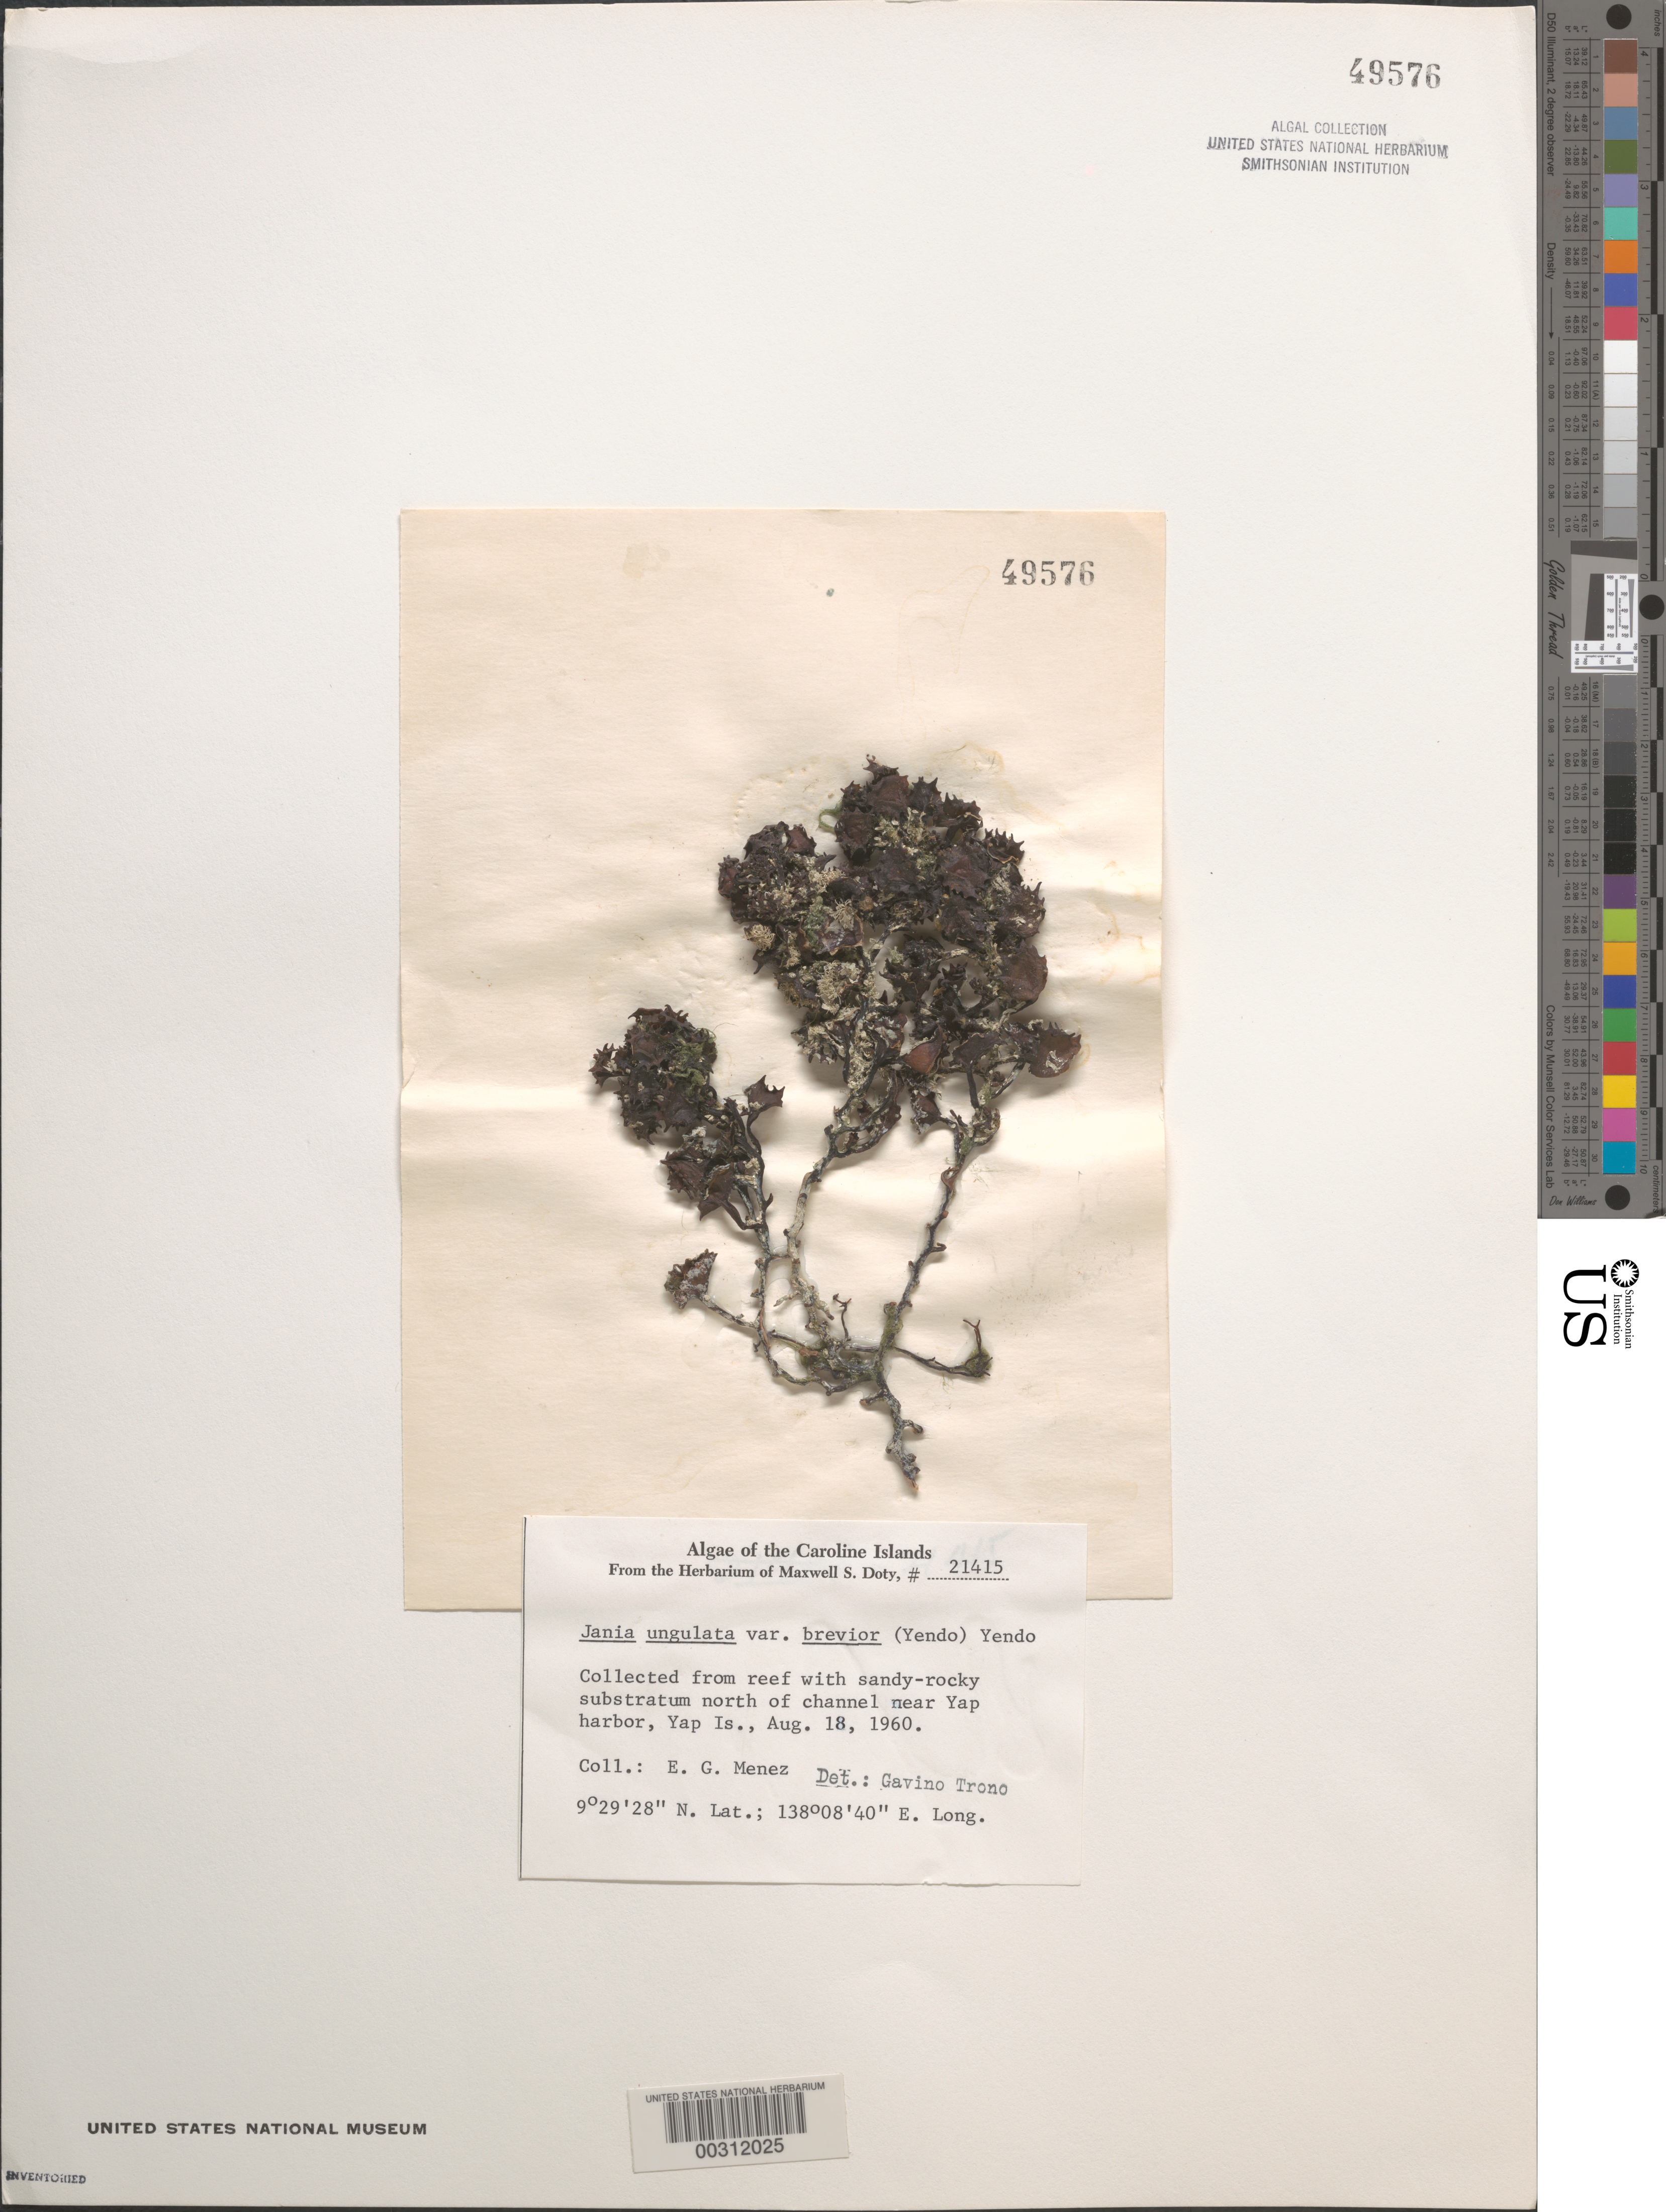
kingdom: Plantae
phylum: Rhodophyta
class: Florideophyceae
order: Corallinales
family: Corallinaceae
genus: Jania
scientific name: Jania ungulata var. brevior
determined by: Trono, Gavino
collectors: Meñez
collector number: MSD 21415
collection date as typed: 18 Aug 1960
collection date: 1960-08-18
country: Micronesia, Federated States of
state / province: Yap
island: Yap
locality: Reef north of channel near Yap Harbor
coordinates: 9 29' 28" N, 138 08' 40" E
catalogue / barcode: US 49576